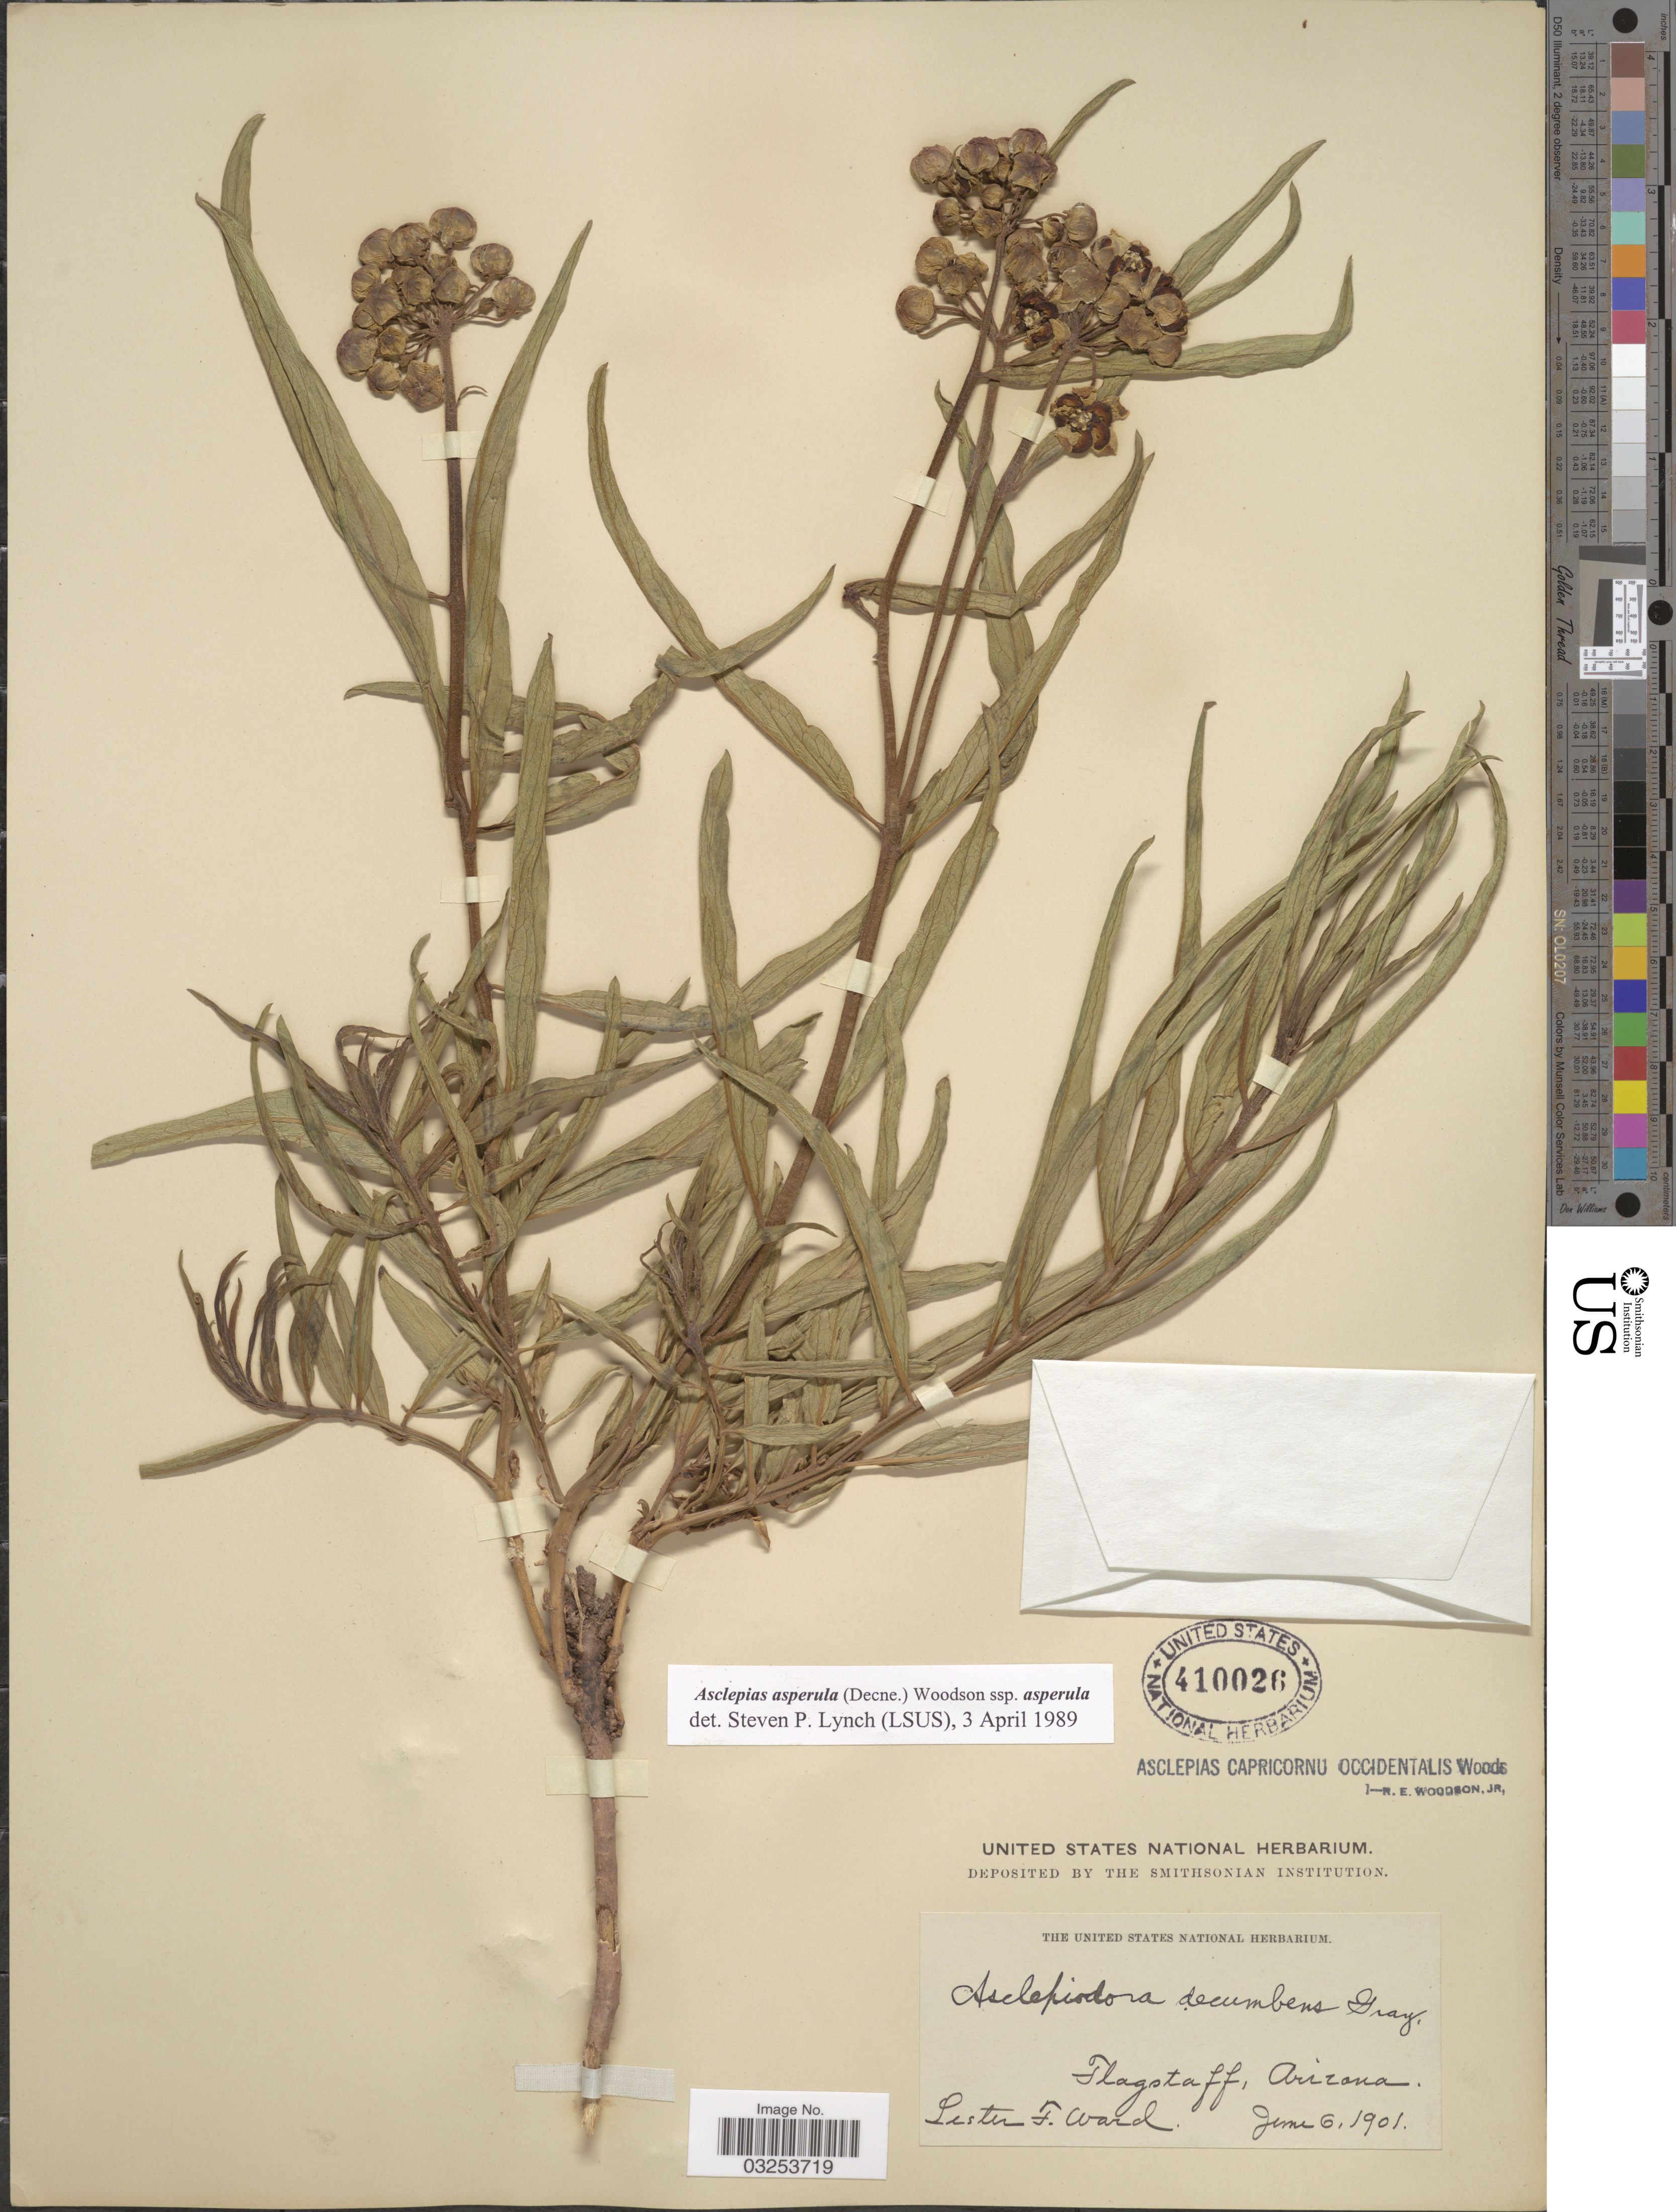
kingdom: Plantae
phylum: Tracheophyta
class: Magnoliopsida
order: Gentianales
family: Apocynaceae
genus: Asclepias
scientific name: Asclepias asperula subsp. asperula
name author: (Decne.) Woodson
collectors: L. F. Ward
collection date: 1901-06-06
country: United States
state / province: Arizona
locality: Flagstaff.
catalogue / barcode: US 410026